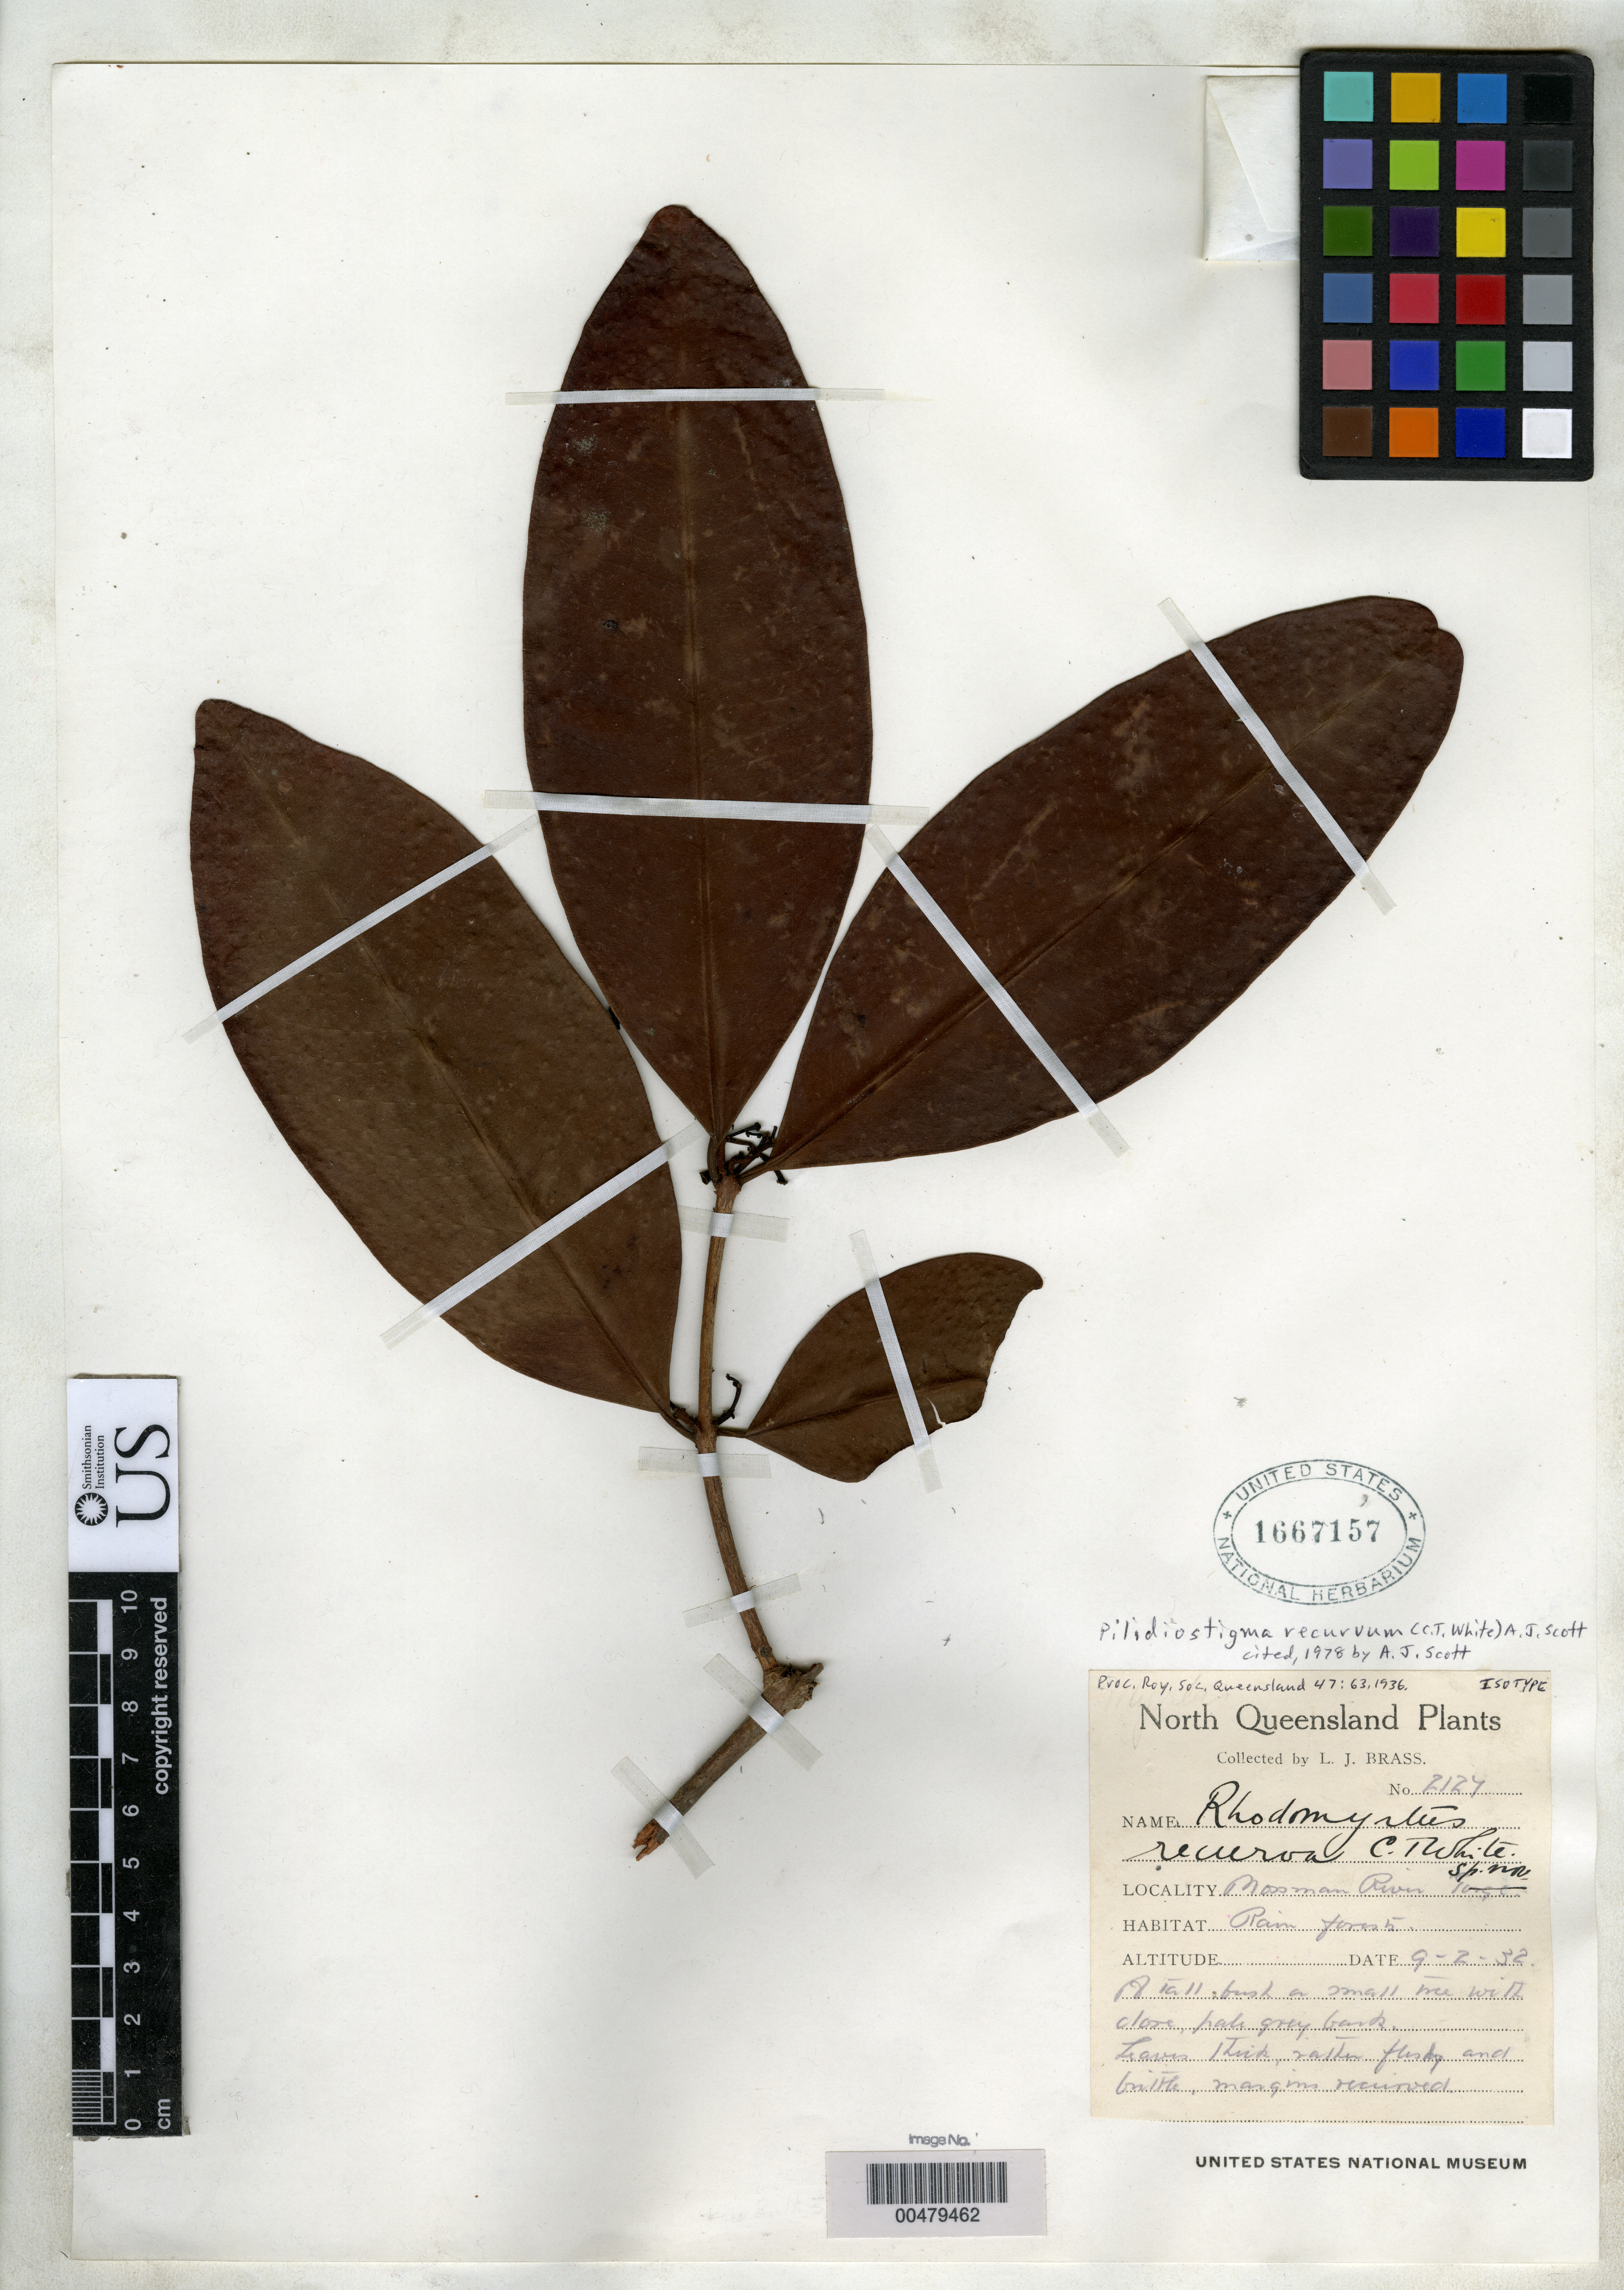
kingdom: Plantae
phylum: Tracheophyta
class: Magnoliopsida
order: Myrtales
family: Myrtaceae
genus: Rhodomyrtus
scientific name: Rhodomyrtus recurva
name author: C.T. White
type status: Isotype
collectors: L. J. Brass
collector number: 2127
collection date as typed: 09 Feb 1932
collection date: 1932-02-09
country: Australia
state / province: Queensland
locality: Mossman River.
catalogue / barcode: US 1667157